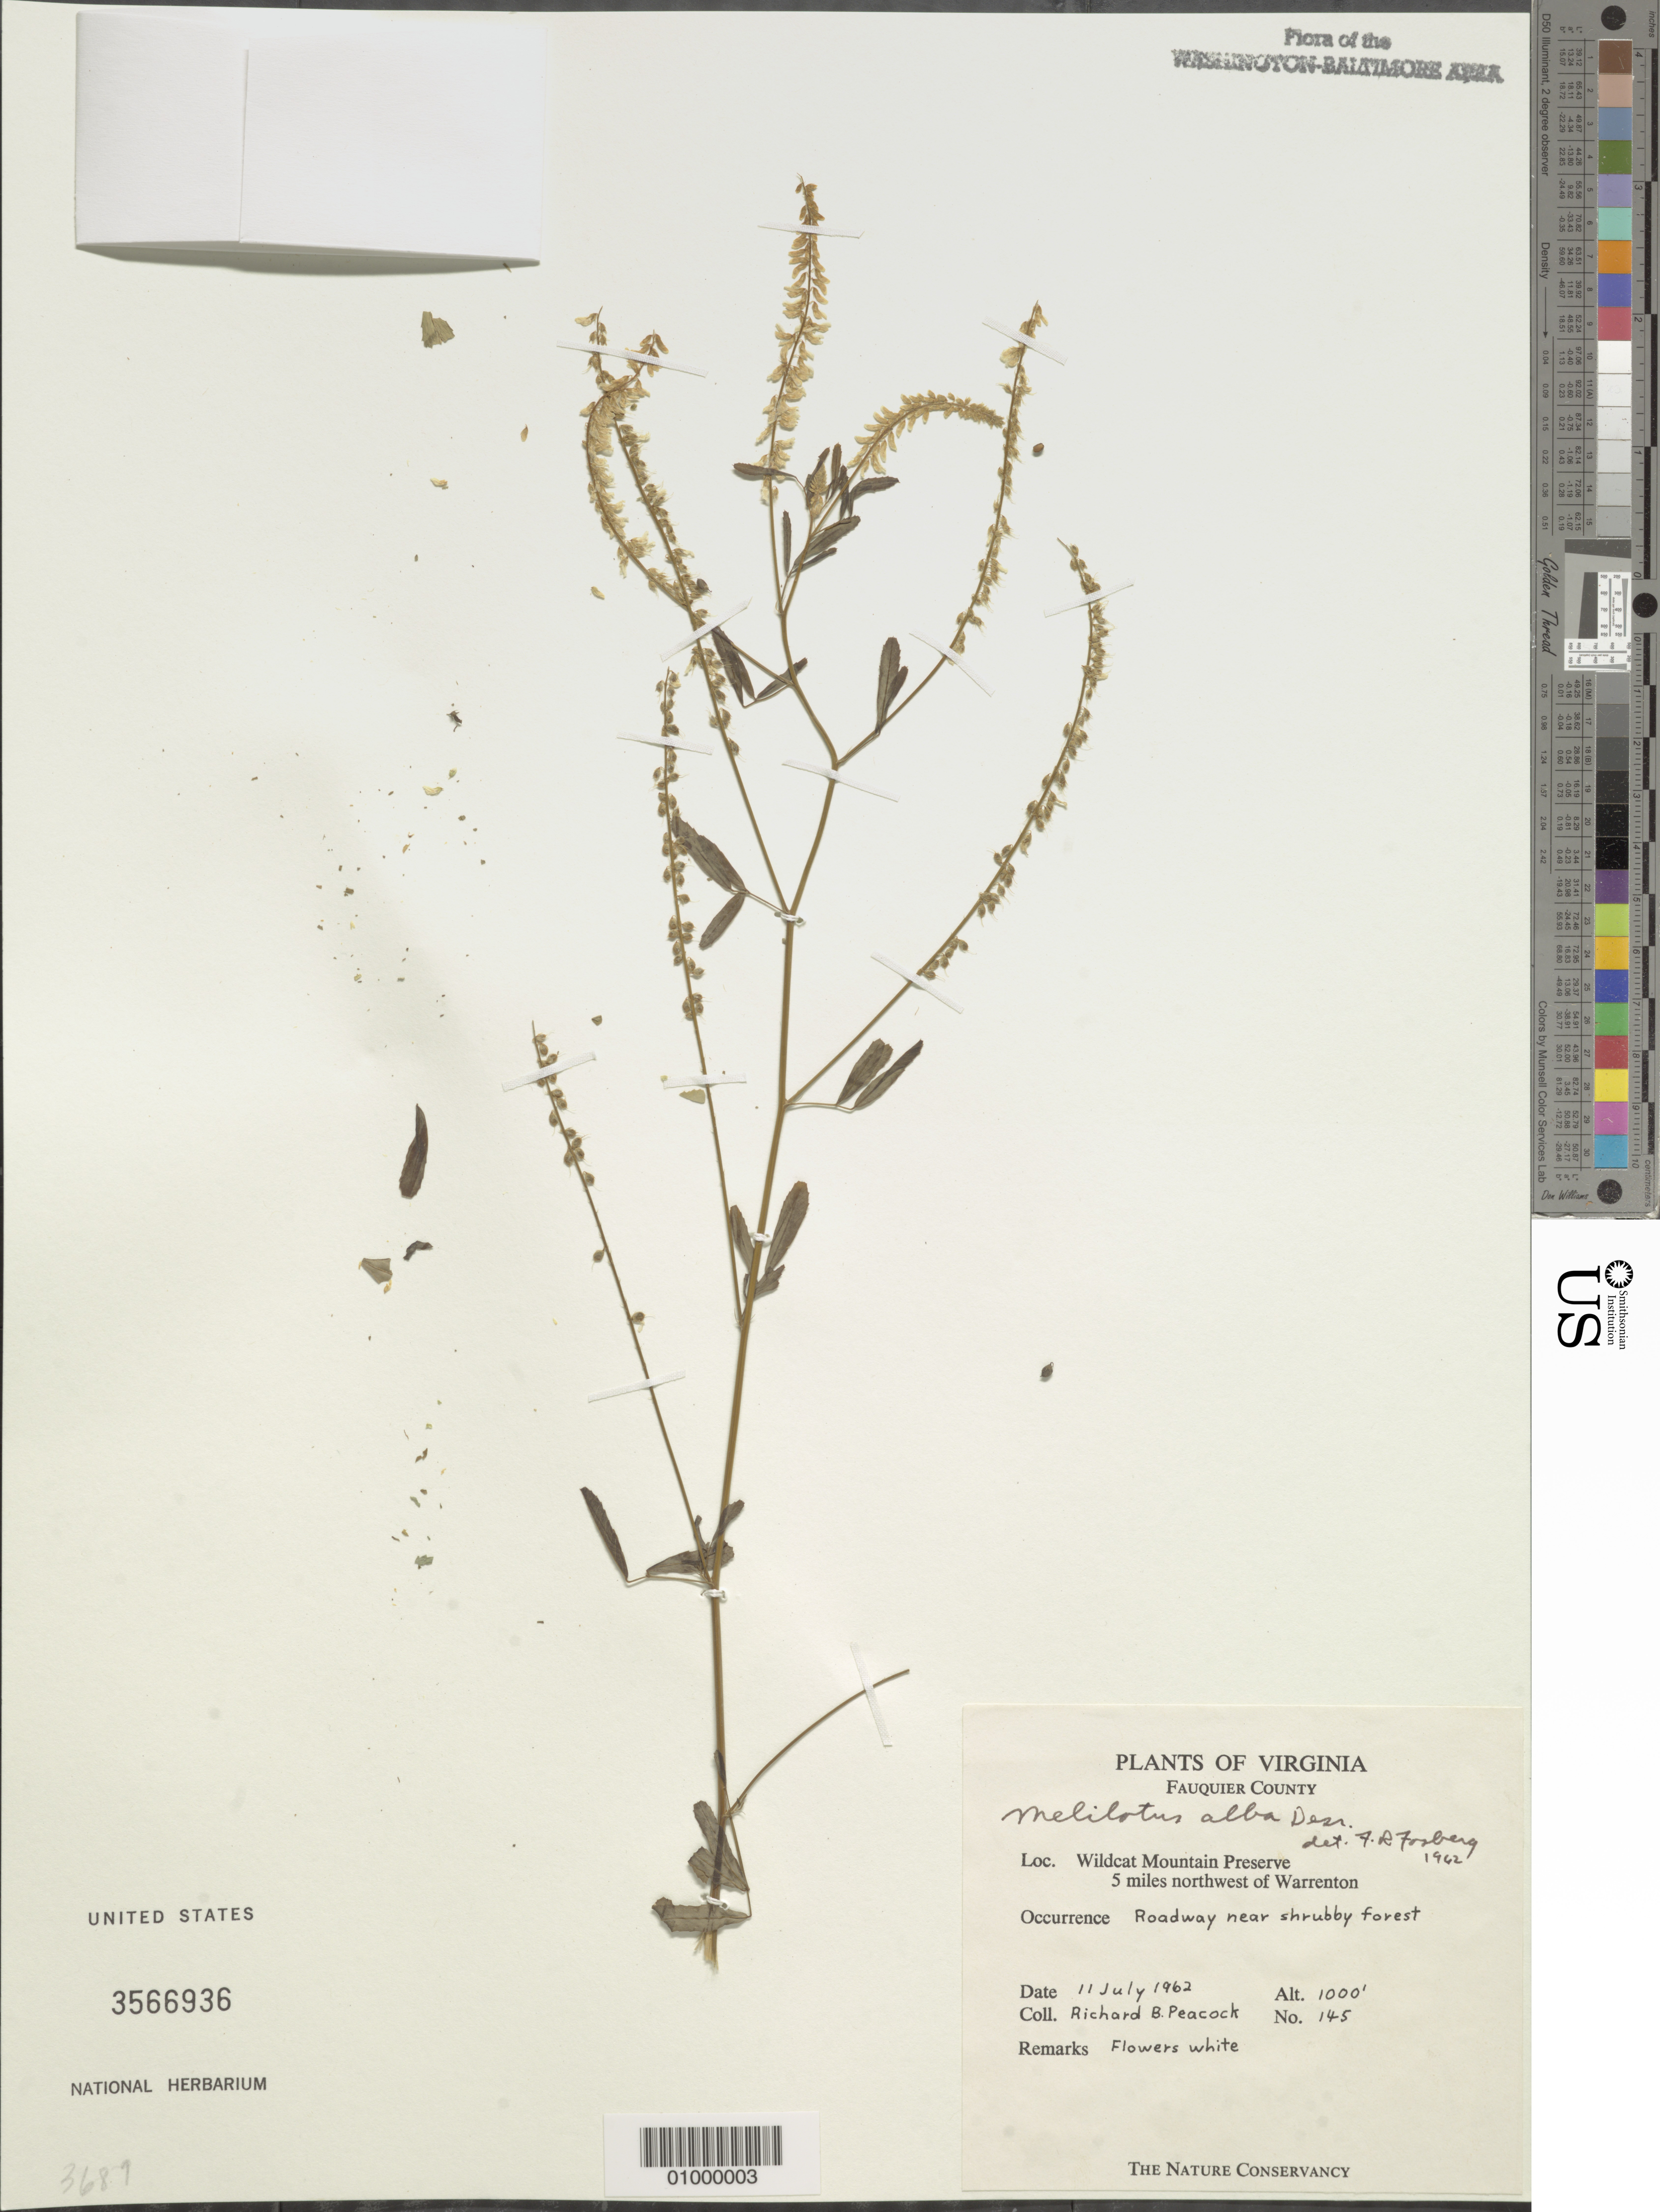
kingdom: Plantae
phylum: Tracheophyta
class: Magnoliopsida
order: Fabales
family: Fabaceae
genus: Melilotus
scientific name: Melilotus albus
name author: Medik.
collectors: R. Peacock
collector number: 145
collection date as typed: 11 Jul 1962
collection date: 1962-07-11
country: United States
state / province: Virginia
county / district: Fauquier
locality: Wildcat Mountain Preserve, 5 miles northwest of Warrenton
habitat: roadway near shrubby forest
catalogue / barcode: US 3566936